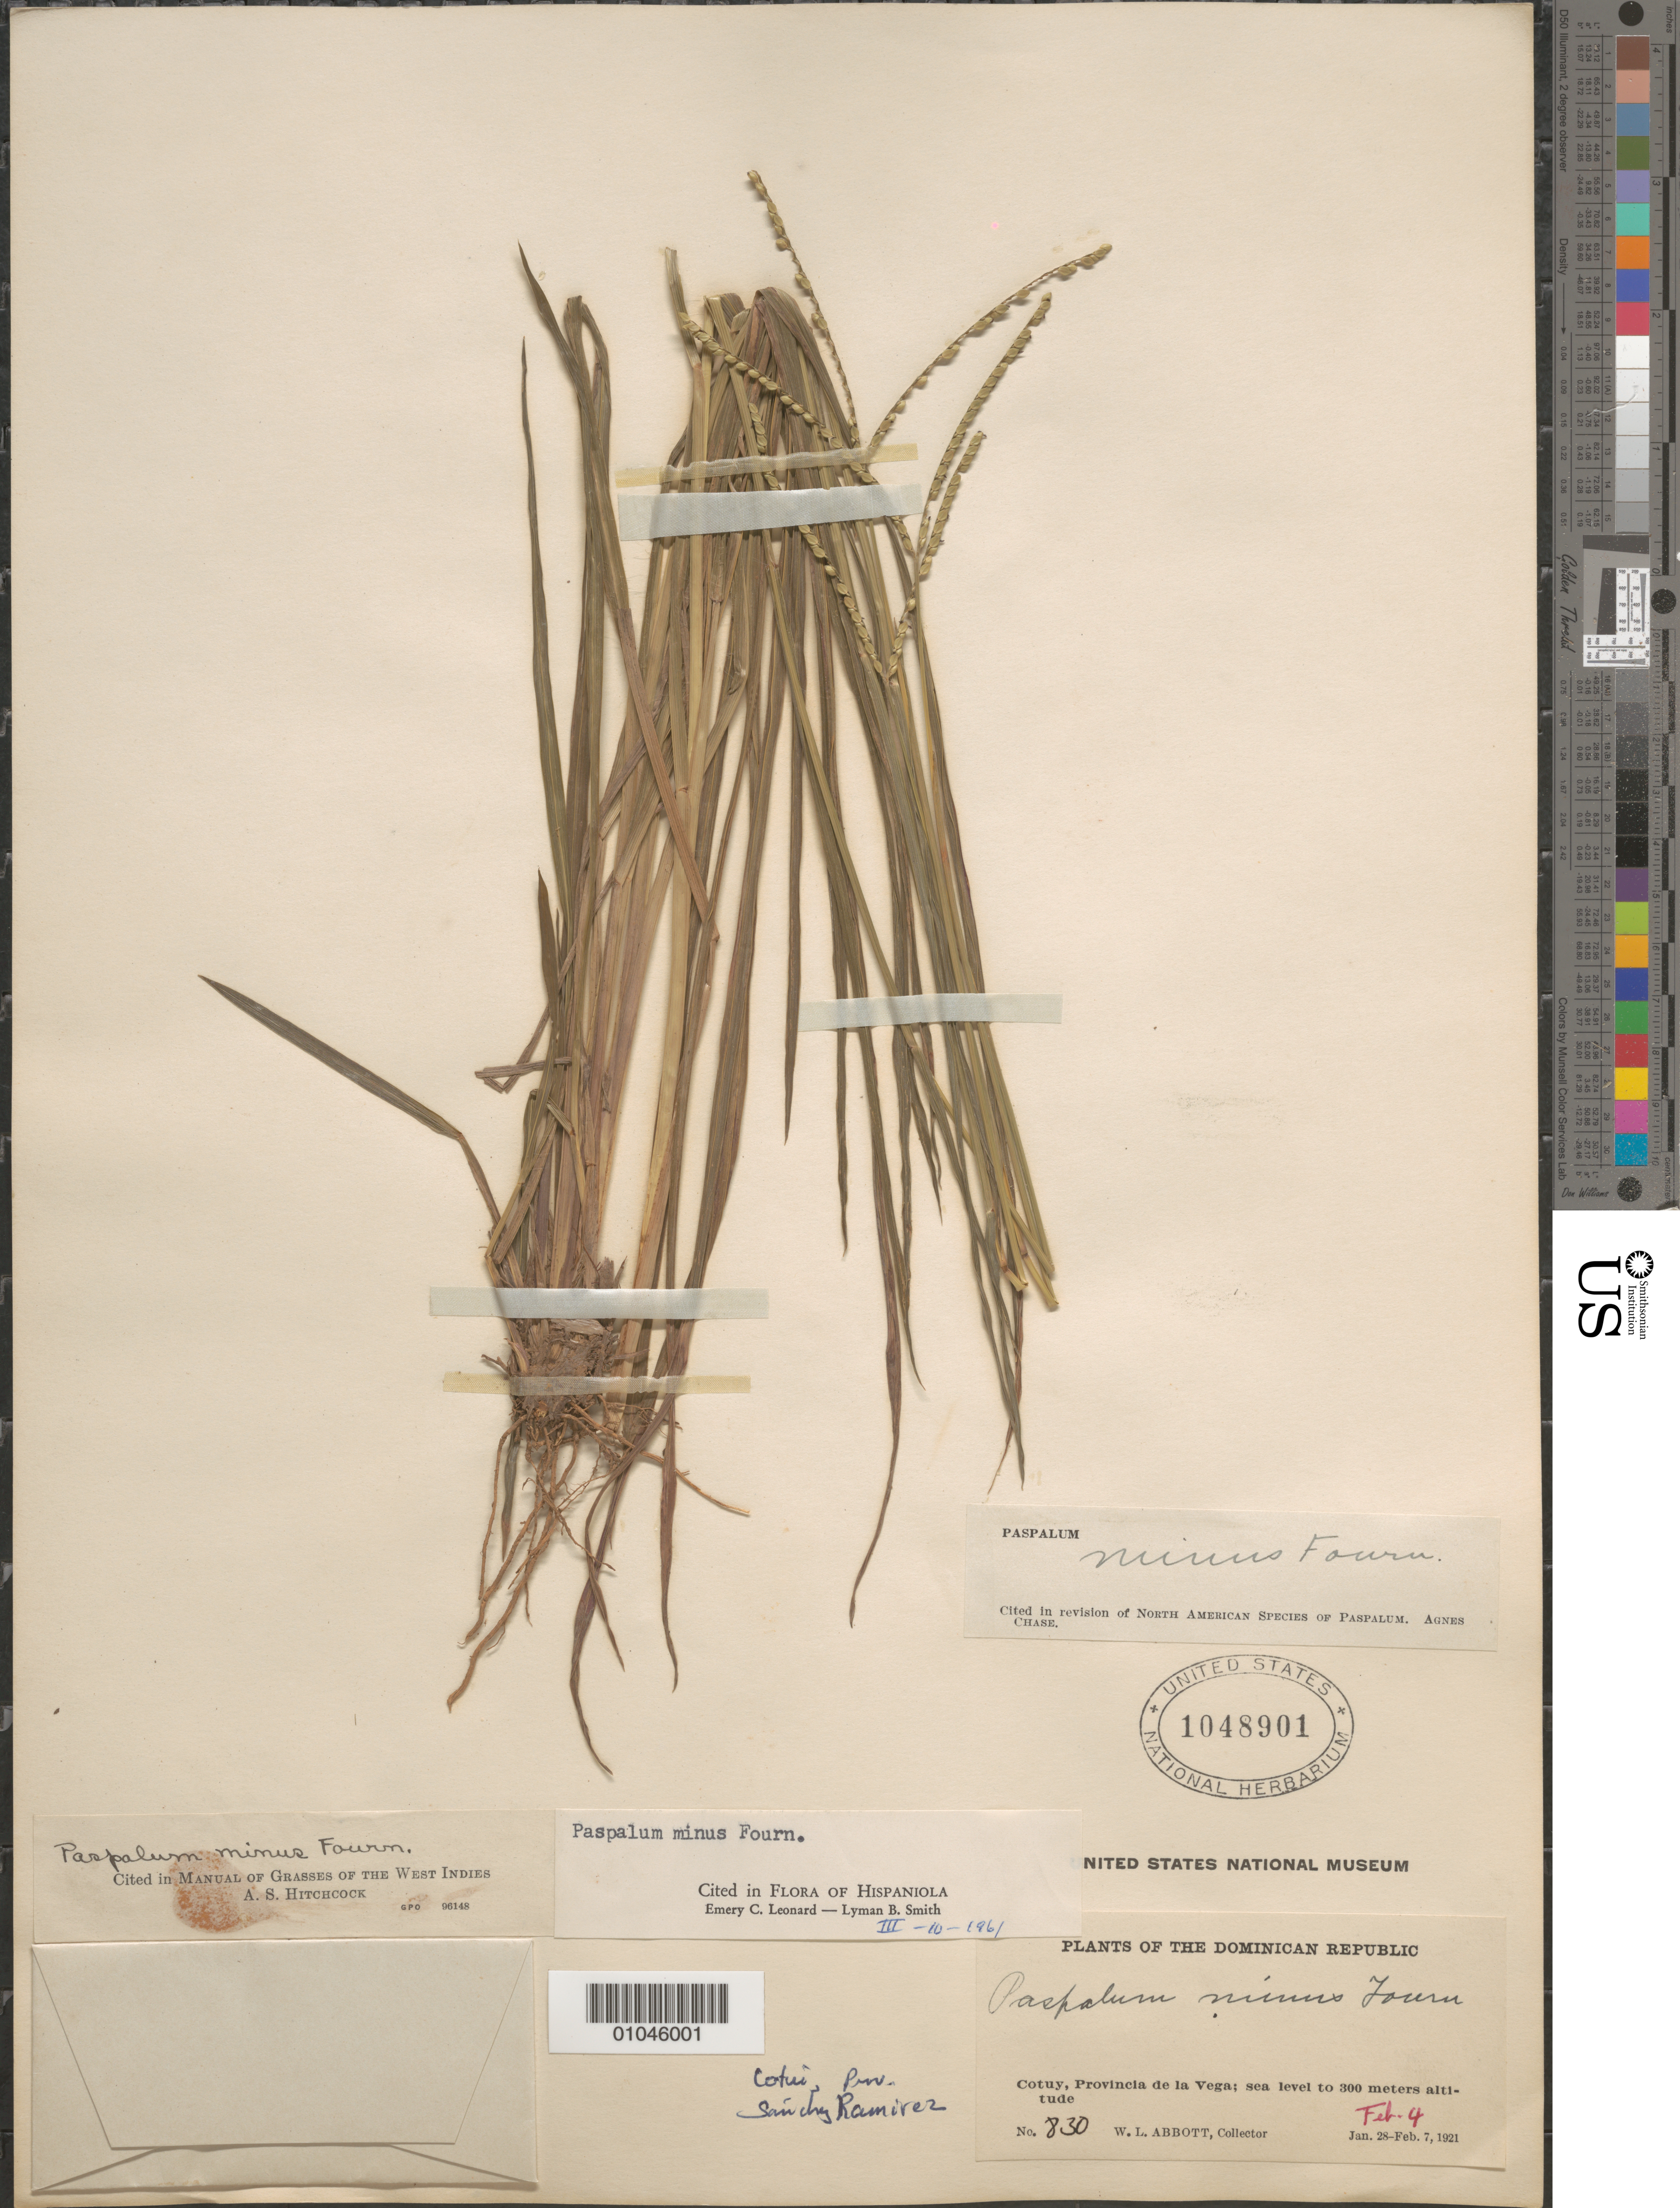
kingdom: Plantae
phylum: Tracheophyta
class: Liliopsida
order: Poales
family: Poaceae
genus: Paspalum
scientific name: Paspalum minus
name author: E. Fourn.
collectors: W. L. Abbott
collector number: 830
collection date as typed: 28 Jan 1921 to 04 Feb 1921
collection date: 1921-01-28/1921-02-04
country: Dominican Republic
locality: Cotuy, Provincia de la Vega.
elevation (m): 0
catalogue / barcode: US 1048901